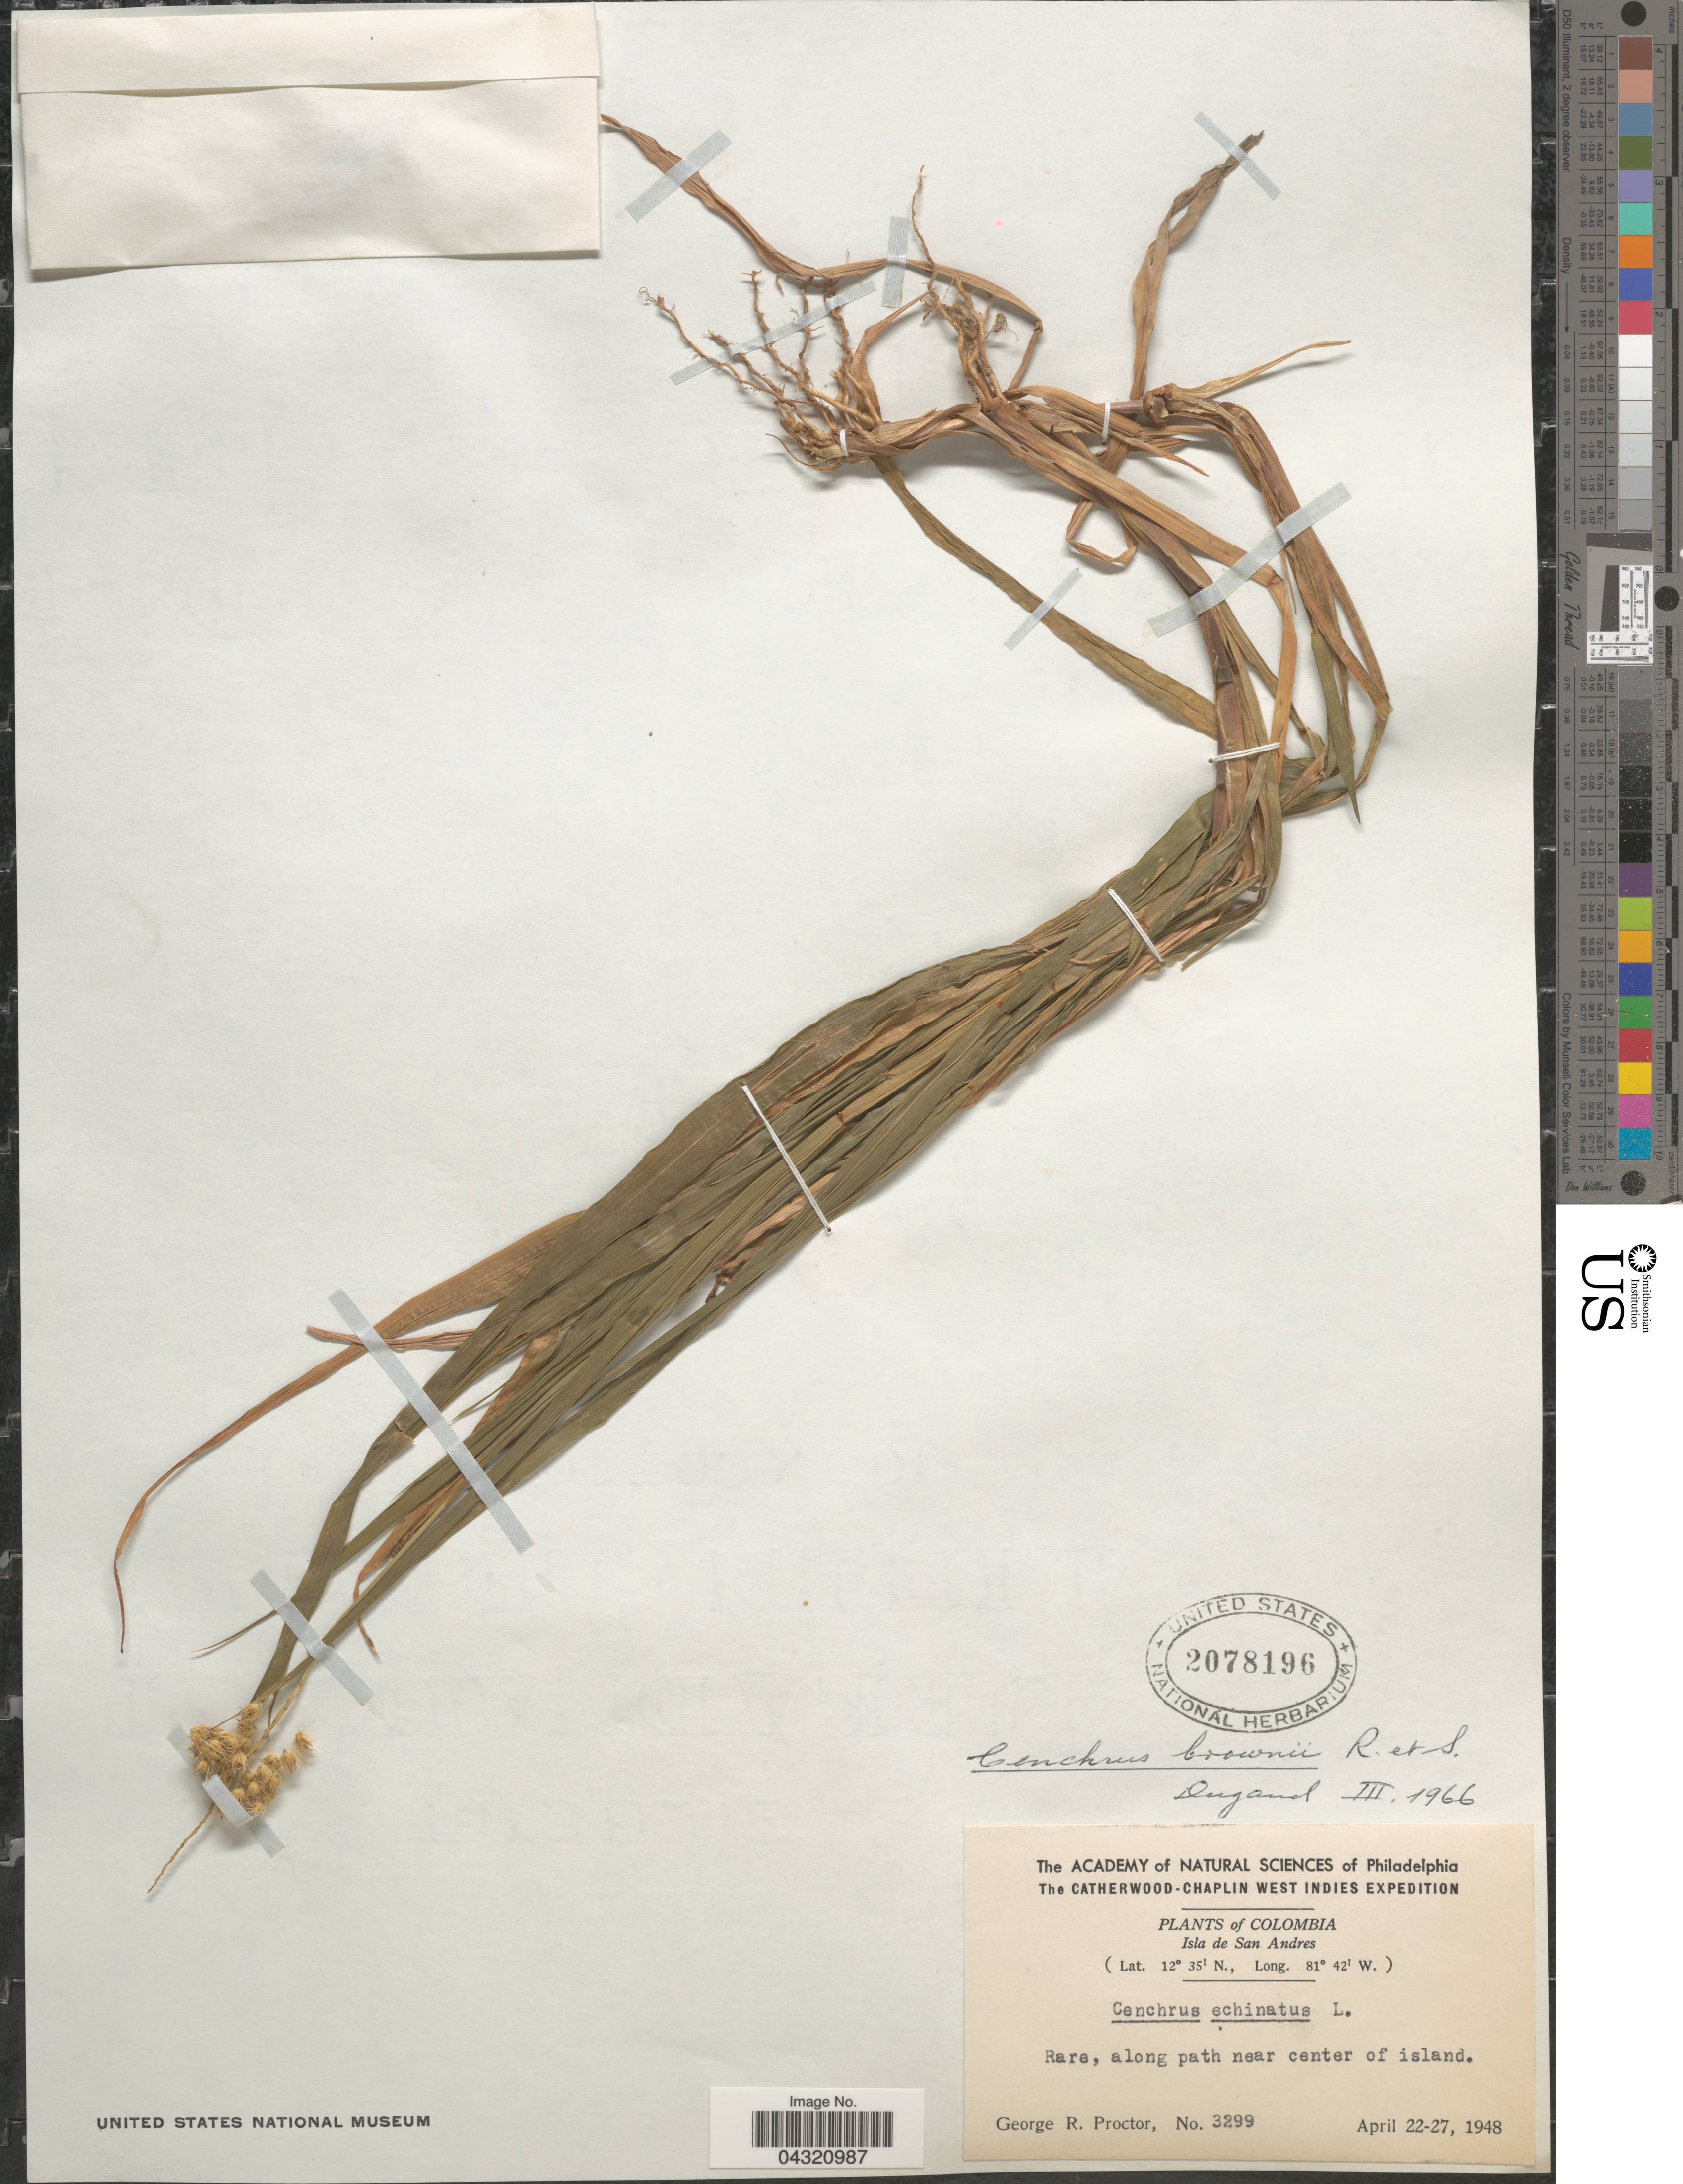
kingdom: Plantae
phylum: Tracheophyta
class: Liliopsida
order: Poales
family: Poaceae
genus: Cenchrus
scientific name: Cenchrus brownii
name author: Roem. & Schult.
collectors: G. Proctor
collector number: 3299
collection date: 1948-04-22/1948-04-27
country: Colombia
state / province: San Andres y Providencia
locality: The Catherwood-Chaplin West Indies Expedition. Isla de San Andres. Along path near center of island.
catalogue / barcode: US 2078196